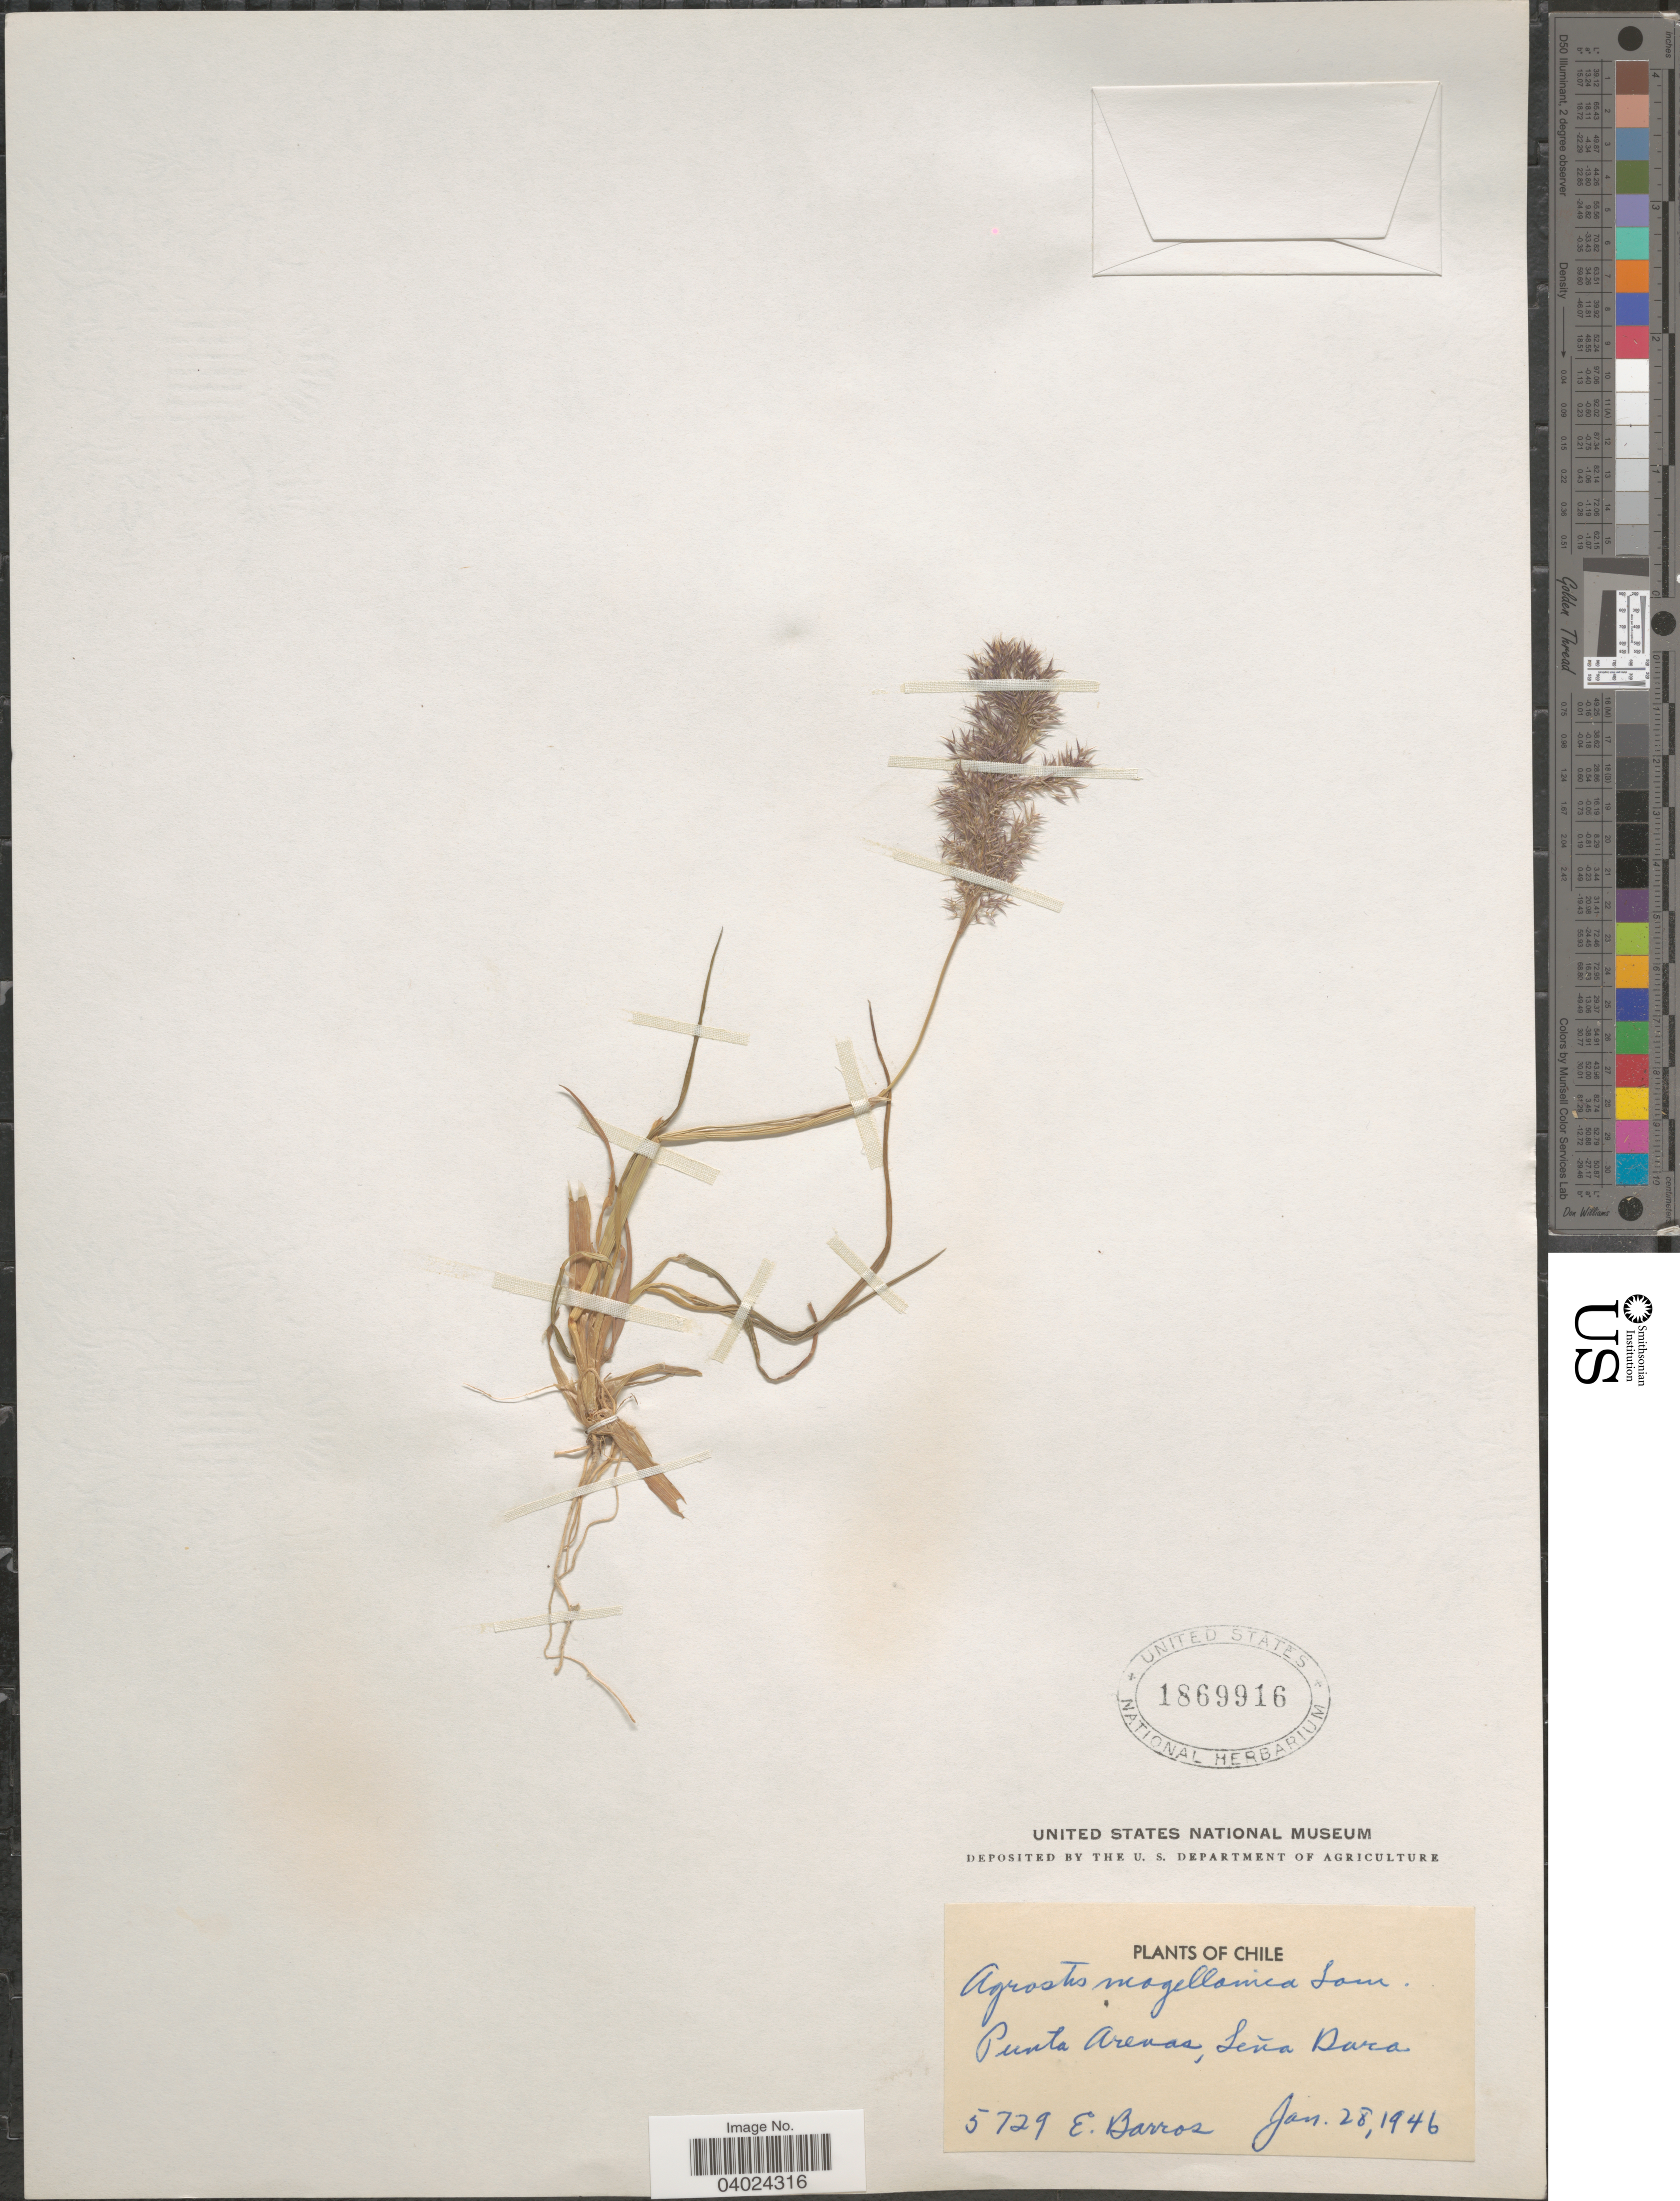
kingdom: Plantae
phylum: Tracheophyta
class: Liliopsida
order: Poales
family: Poaceae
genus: Agrostis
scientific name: Agrostis magellanica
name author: Lam.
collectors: E. Barros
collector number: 5729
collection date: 1946-01-28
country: Chile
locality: Punta Arenas, Leña Dura.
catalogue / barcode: US 1869916